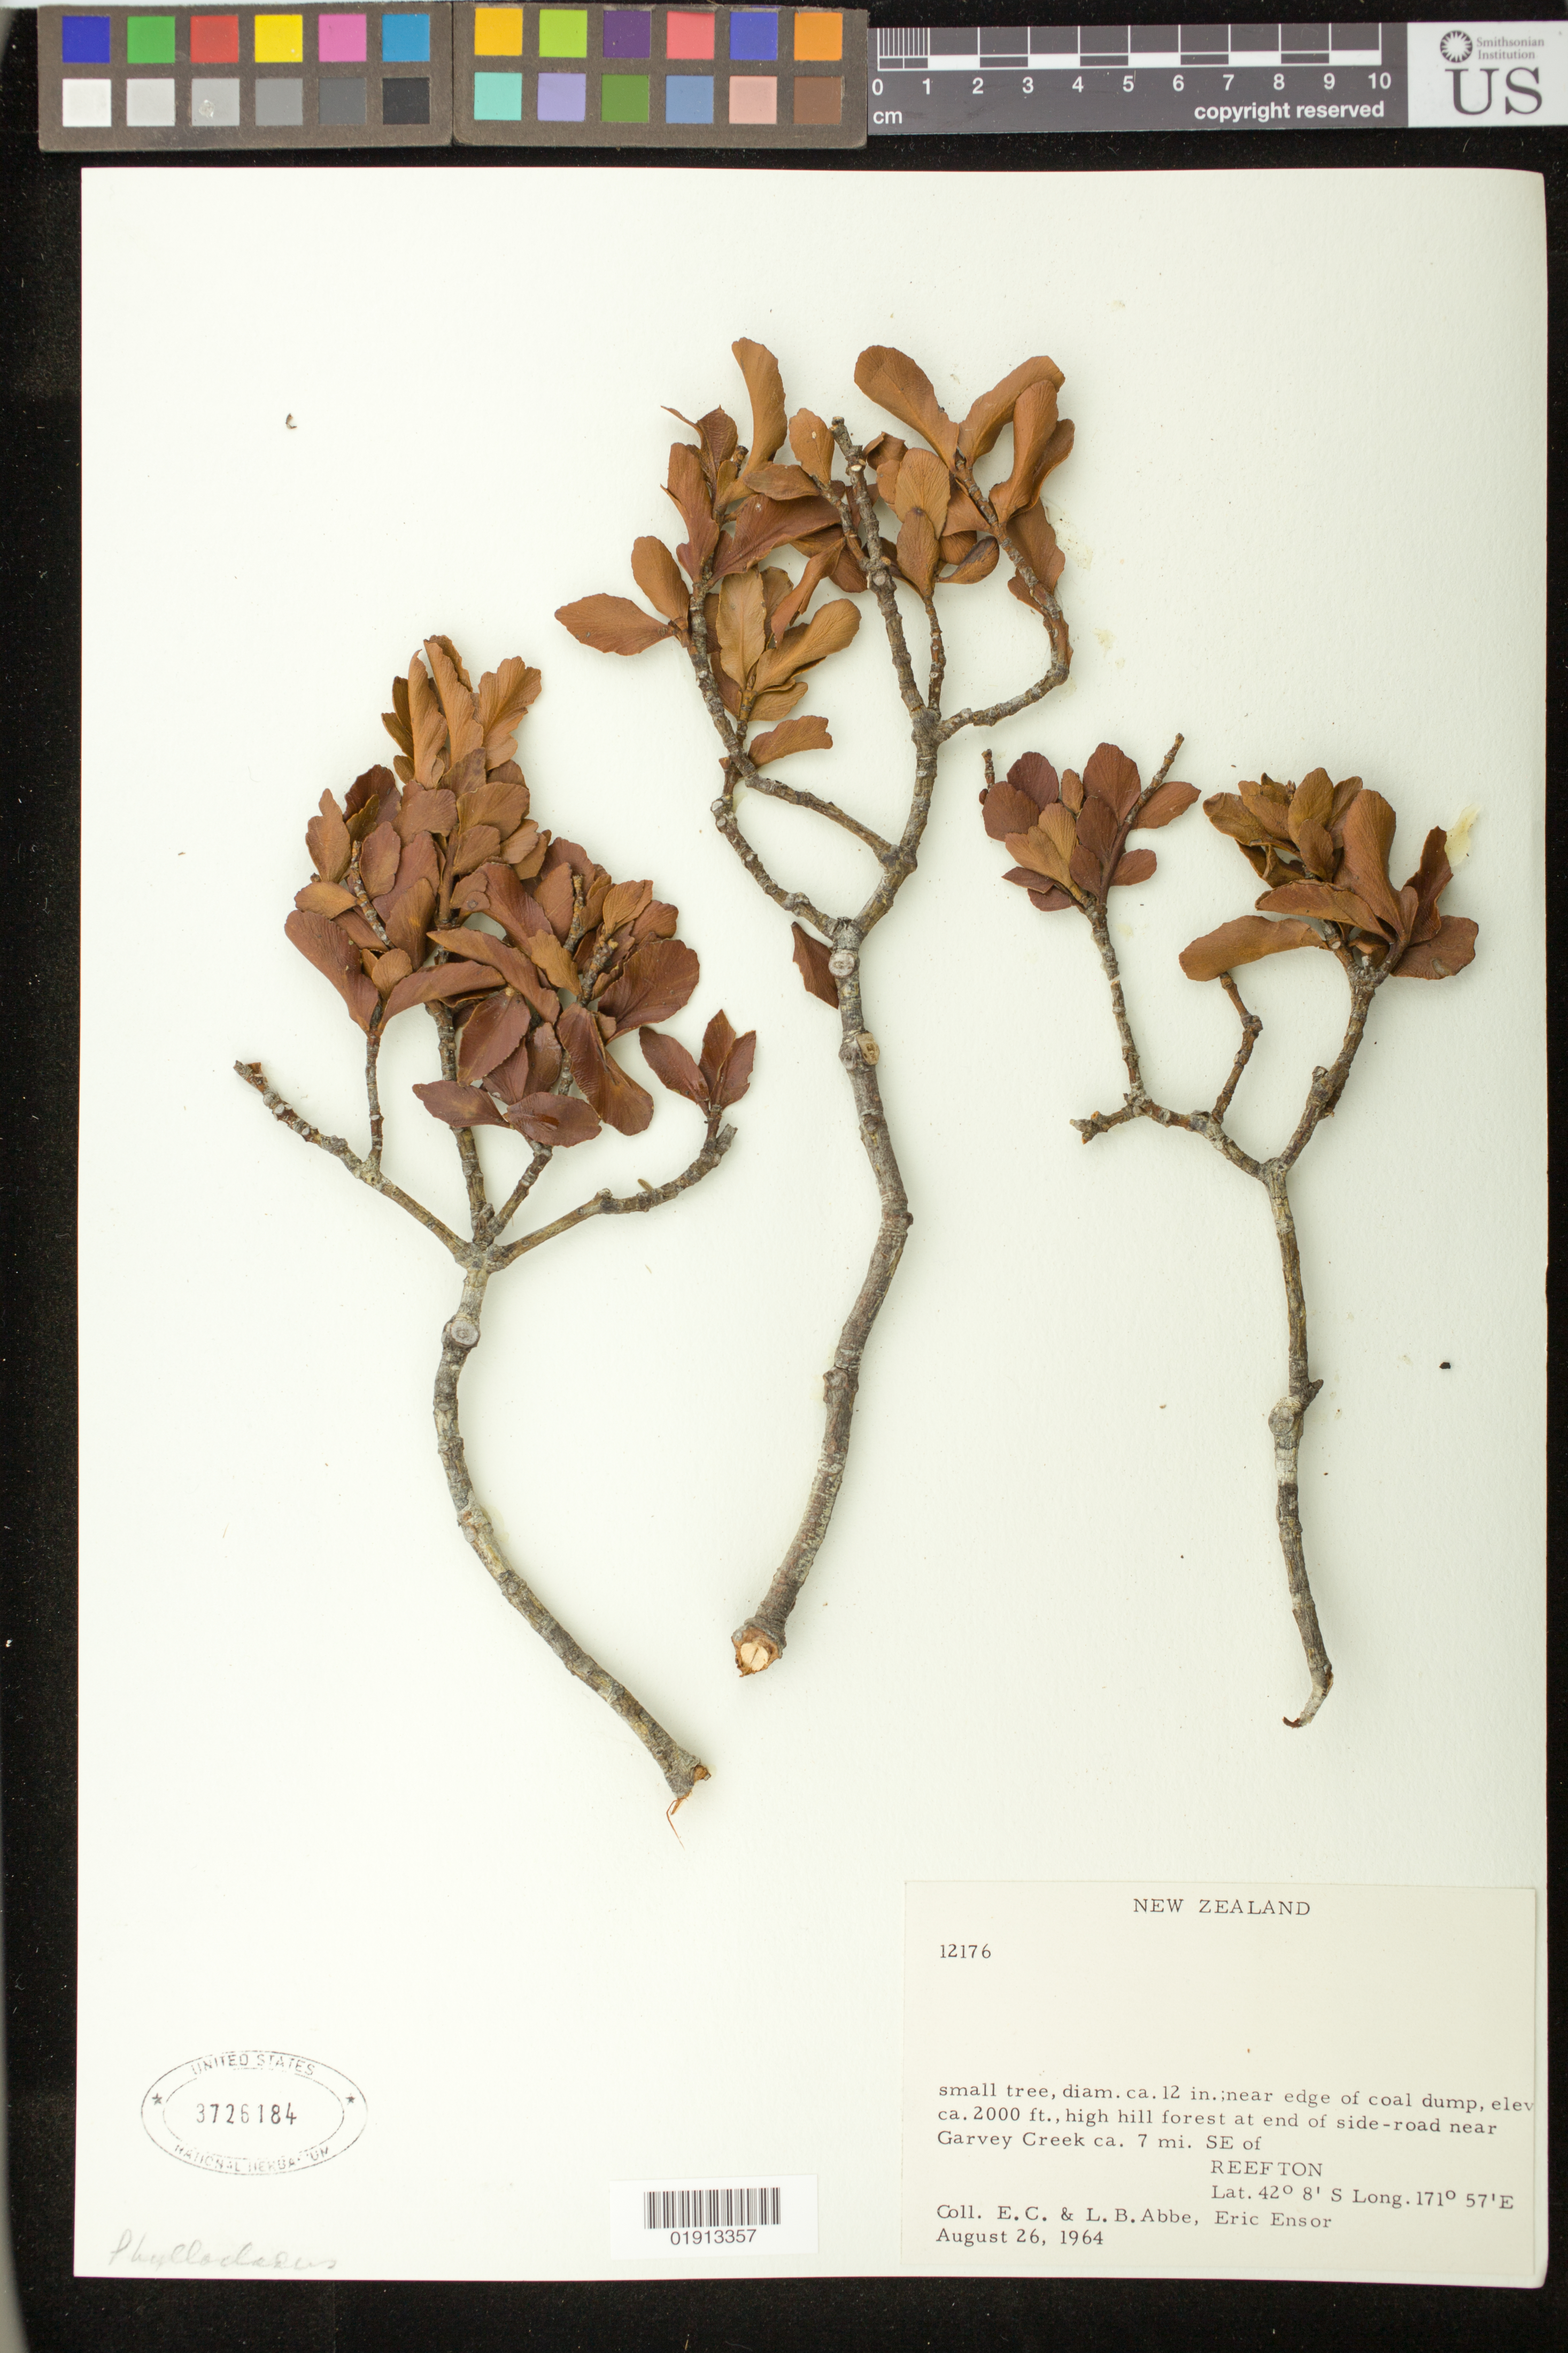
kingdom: Plantae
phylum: Tracheophyta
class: Pinopsida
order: Pinales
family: Phyllocladaceae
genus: Phyllocladus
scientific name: Phyllocladus sp.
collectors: E. C. Abbe, L. B. Abbe & E. Ensor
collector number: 12176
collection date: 1964-08-26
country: New Zealand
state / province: West Coast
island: South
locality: High hill forest at end of side-road near Garvey Creek ca. 7 mi. SE of Reefton.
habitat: Near edge of coal dump.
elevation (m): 610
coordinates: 42 8 S, 171 57 E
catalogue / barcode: US 3726184